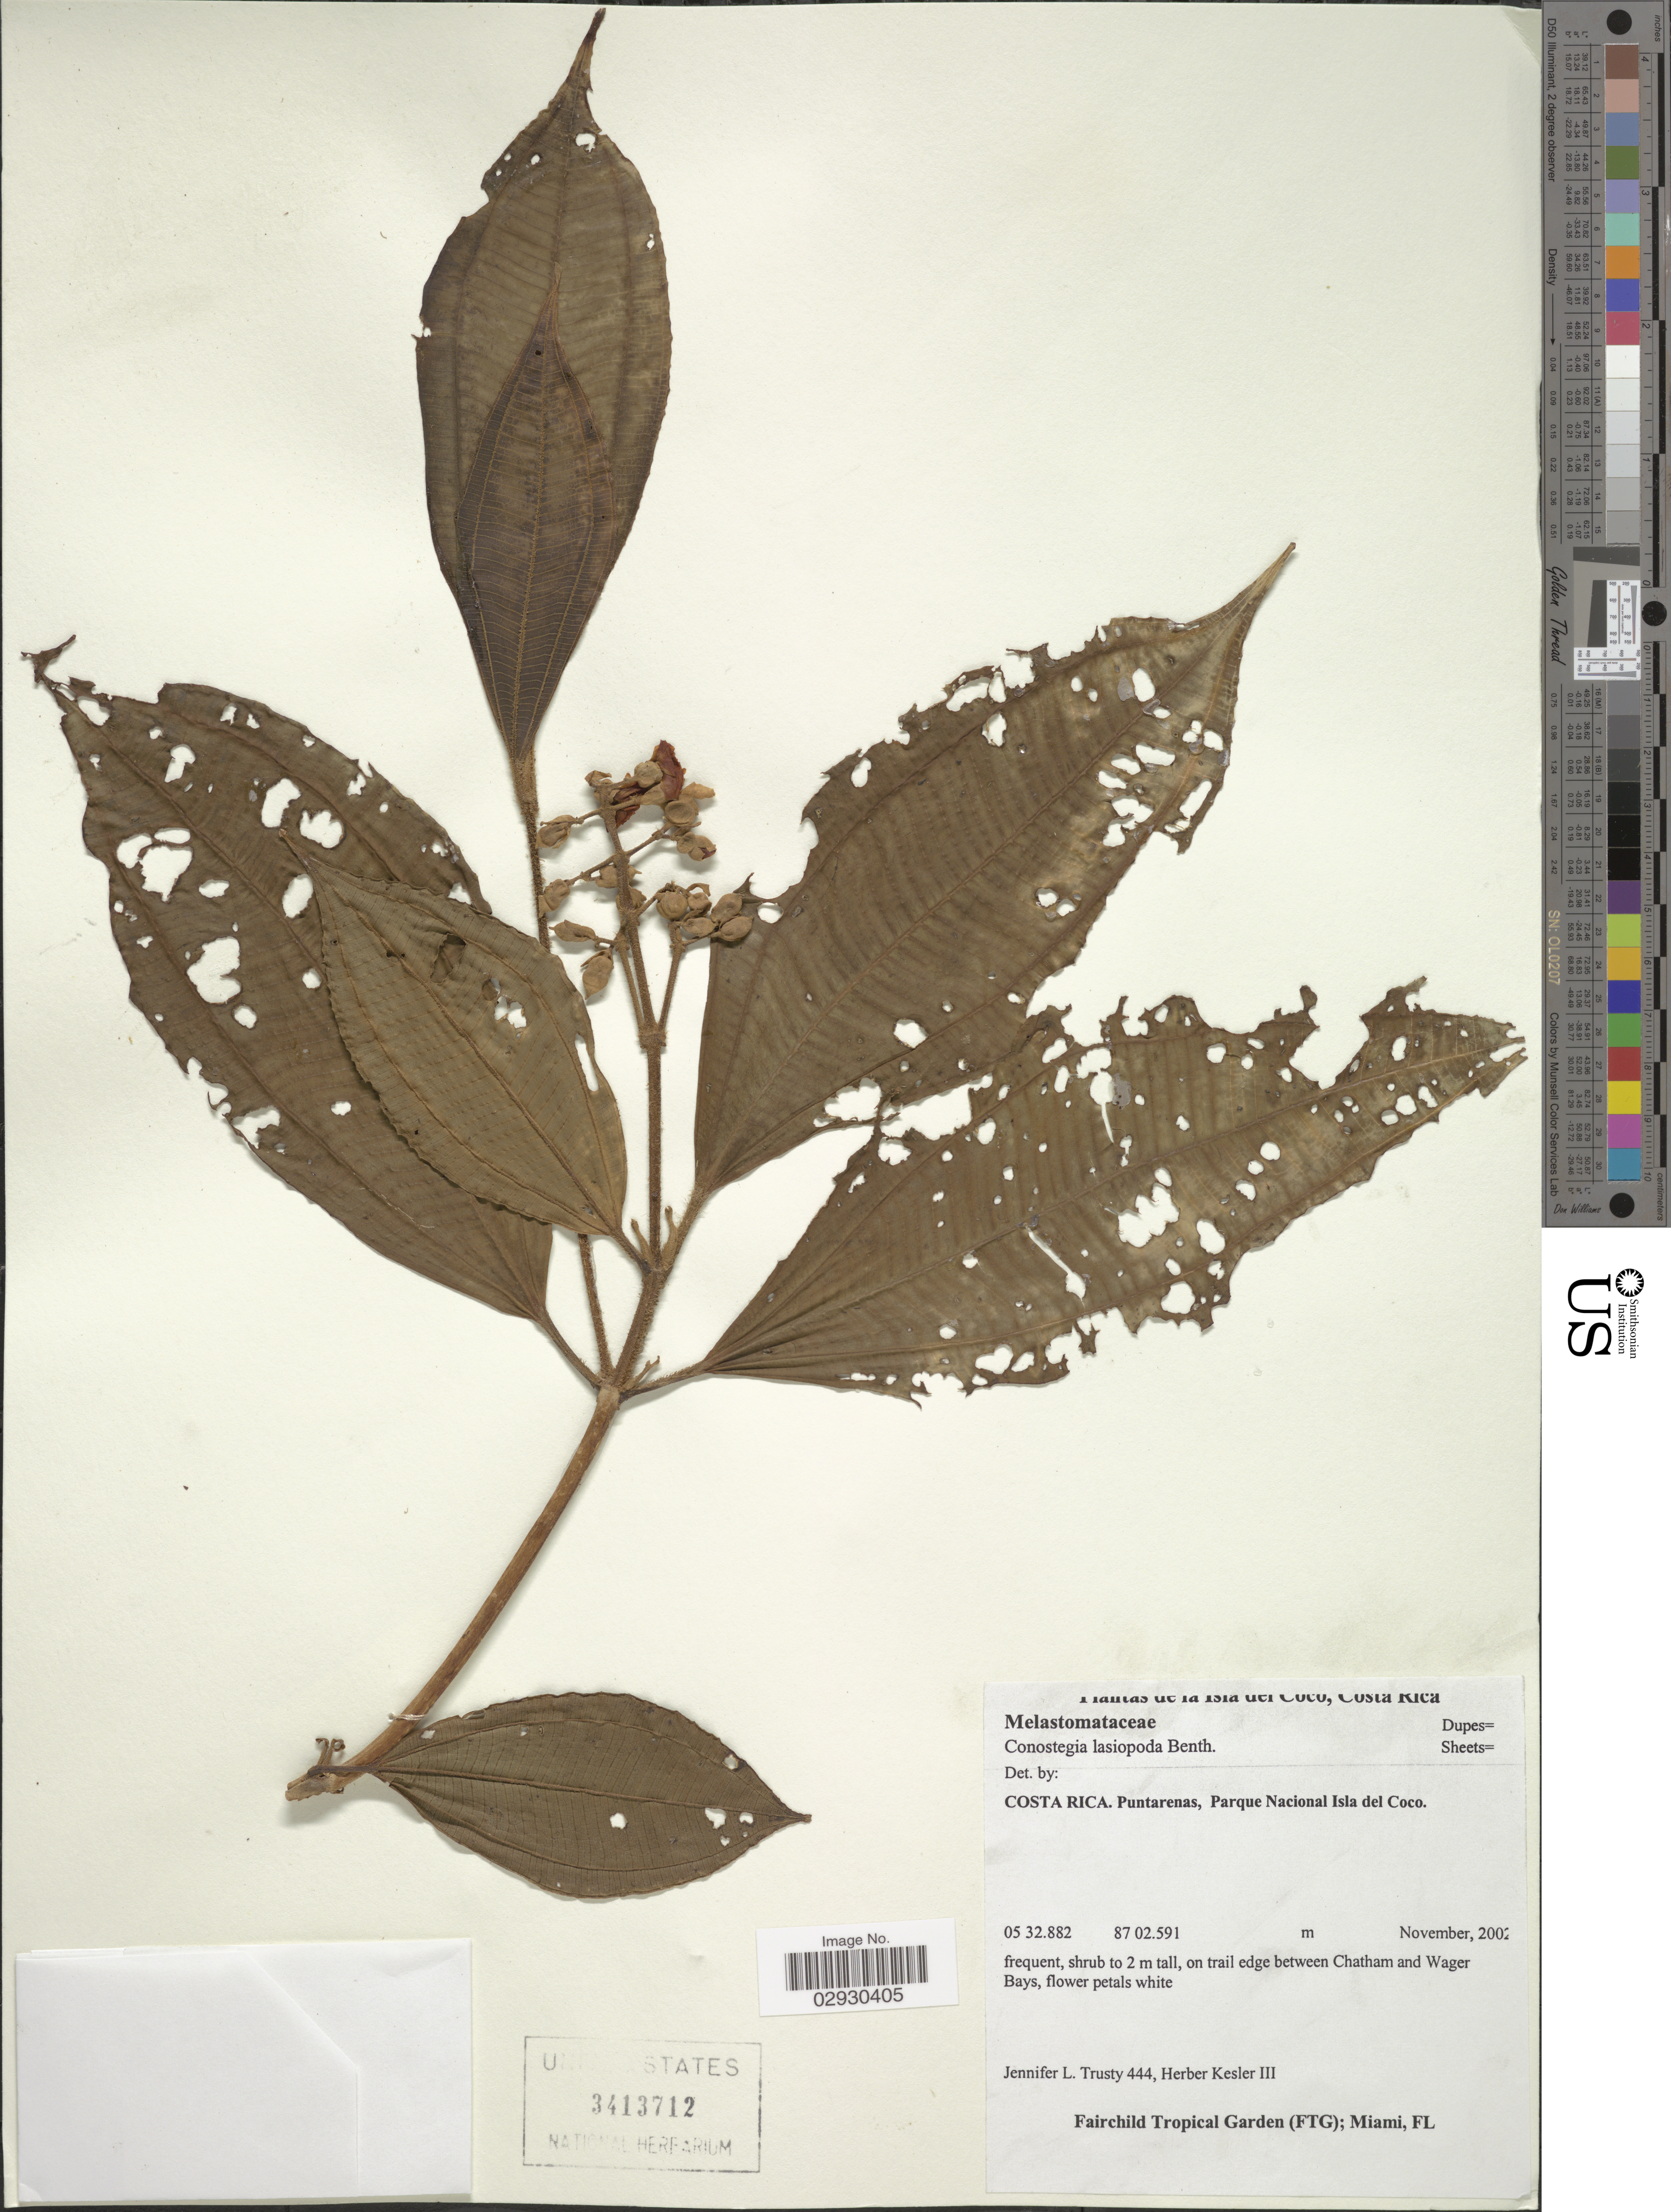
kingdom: Plantae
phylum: Tracheophyta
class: Magnoliopsida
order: Myrtales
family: Melastomataceae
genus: Conostegia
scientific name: Conostegia lasiopoda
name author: Benth.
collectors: J. Trusty & H. Kesler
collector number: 444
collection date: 2002-11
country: Costa Rica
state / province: Puntarenas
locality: Puntarenas, Parque Nacional Isla del Coco. Frequent, on trail edge between Chatham and Wager Bays.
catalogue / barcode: US 3413712